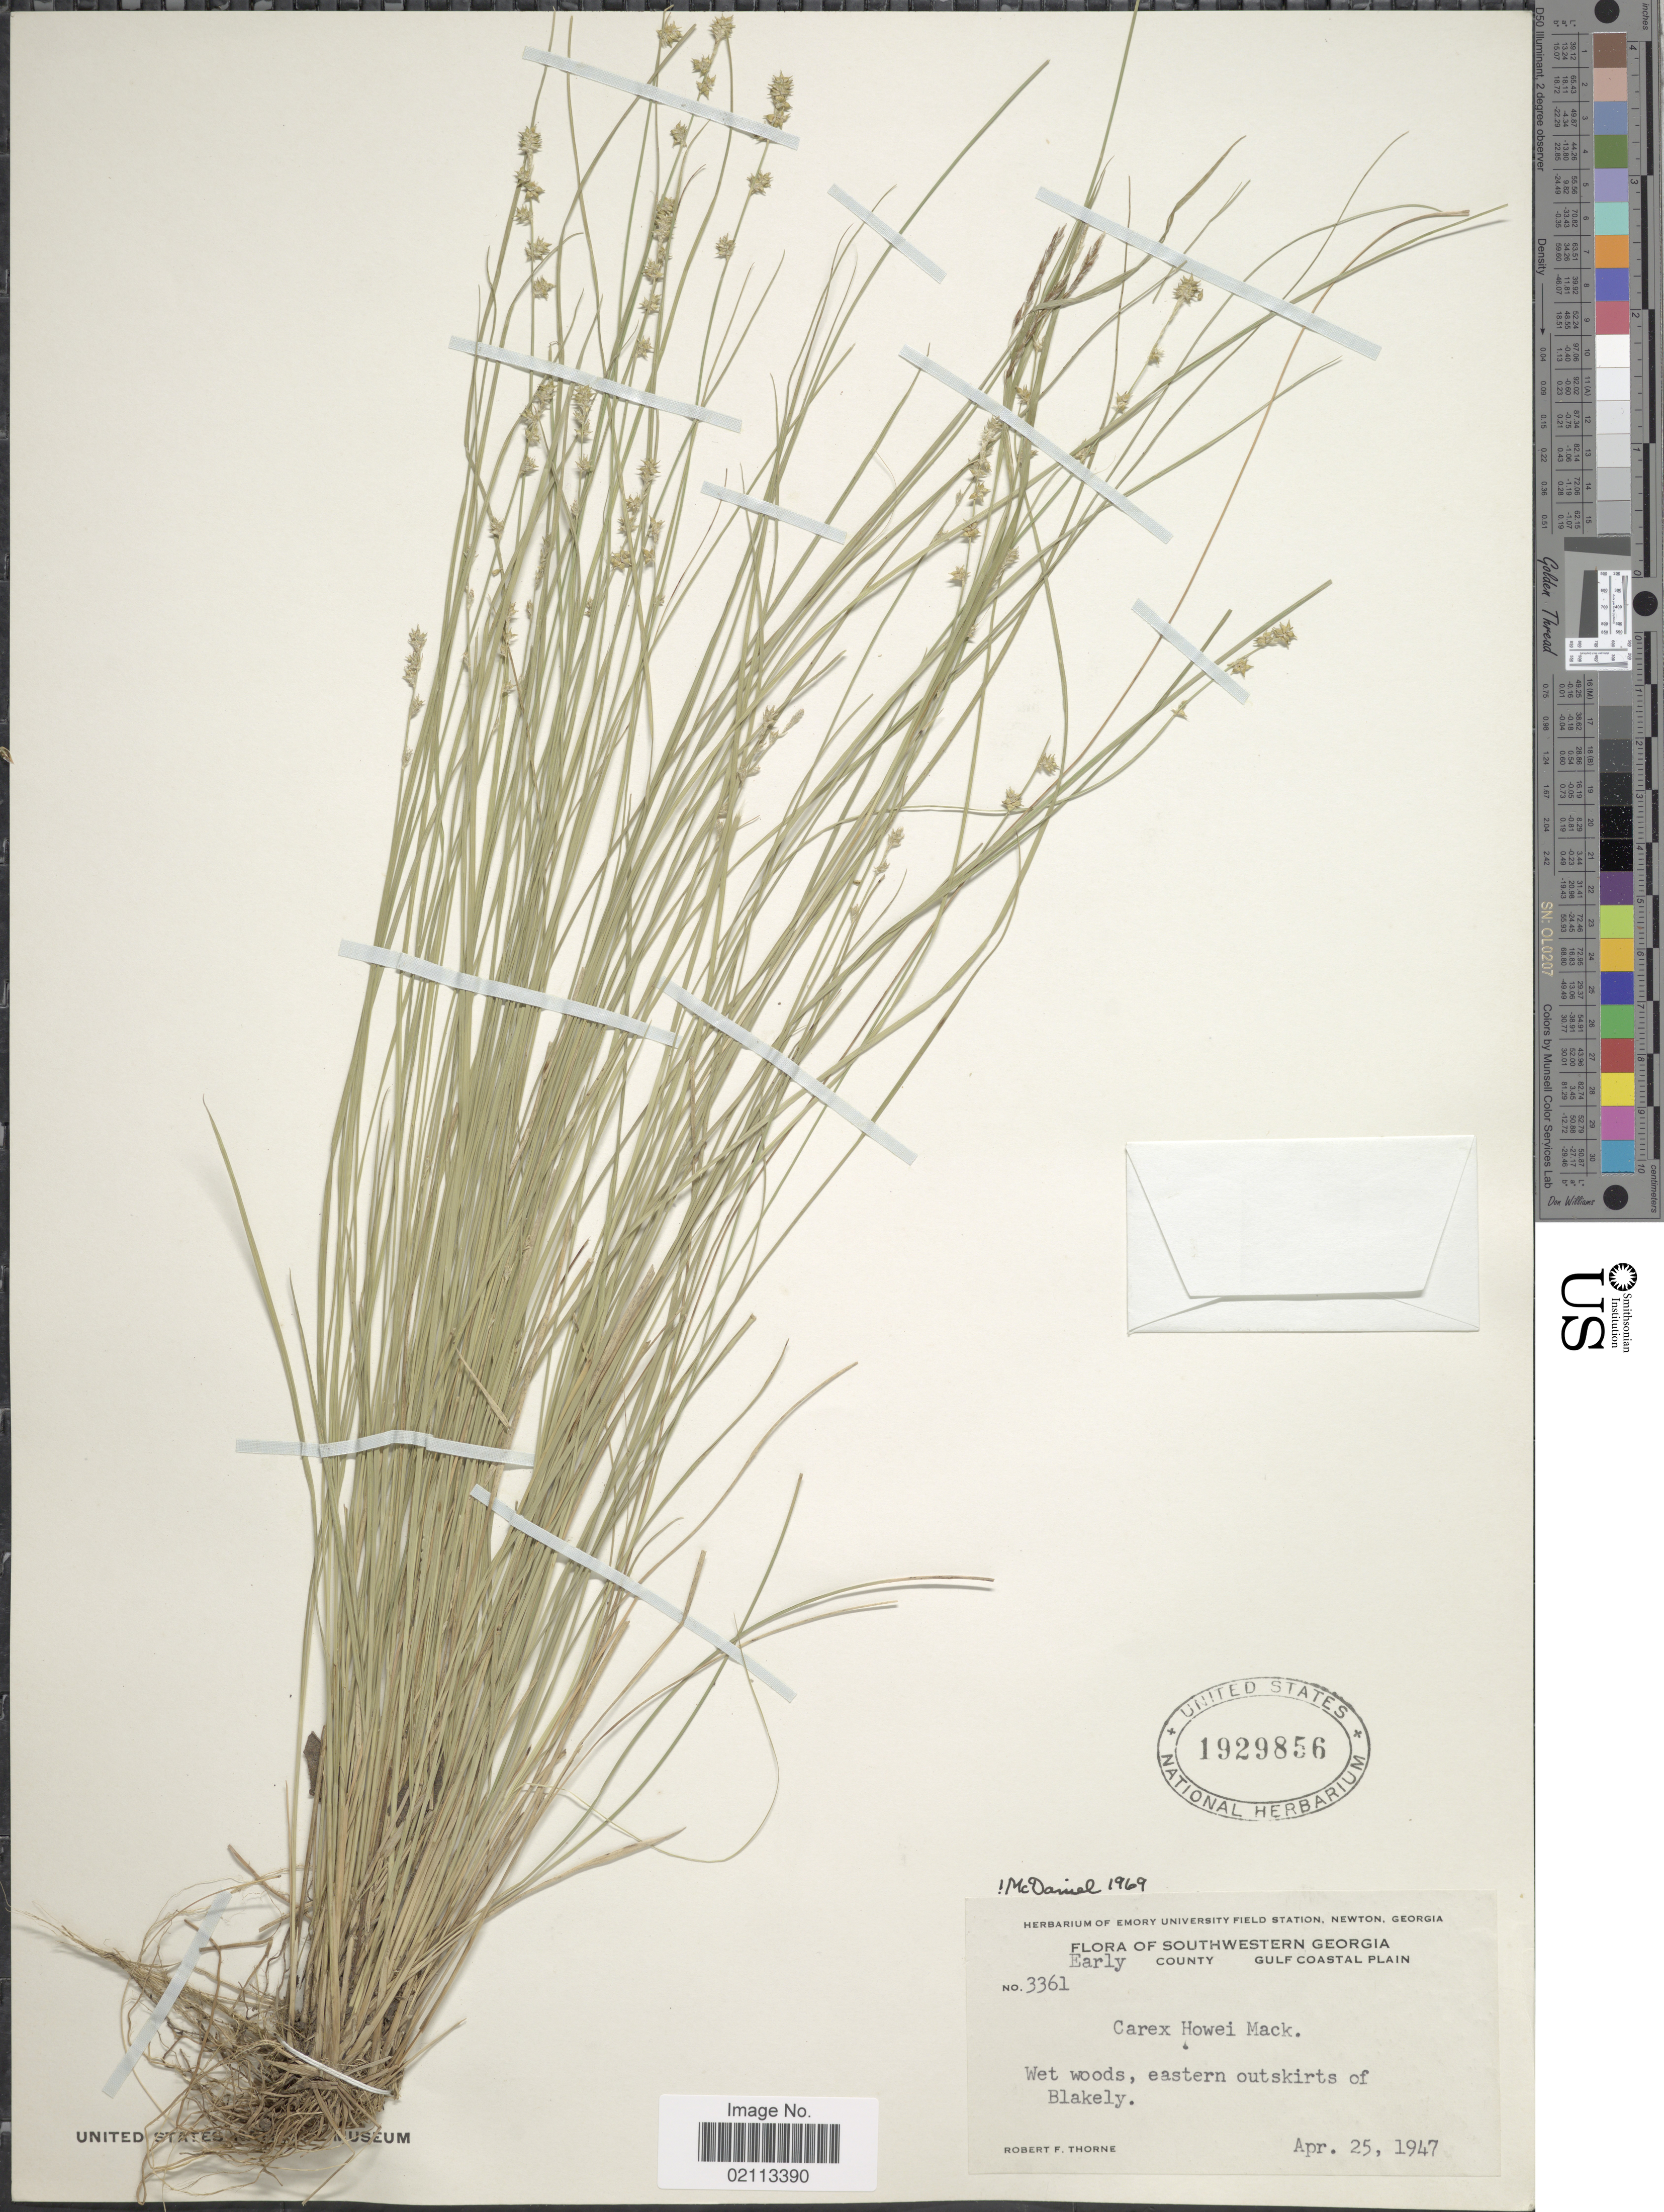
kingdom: Plantae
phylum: Tracheophyta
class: Liliopsida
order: Poales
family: Cyperaceae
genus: Carex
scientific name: Carex howei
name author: Mack.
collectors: R. F. Thorne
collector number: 3361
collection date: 1947-04-25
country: United States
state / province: Georgia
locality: Southwestern Georgia, Early County, Gulf Coastal Plain, Wet woods, eastern outskirts of Blakely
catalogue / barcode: US 1929856